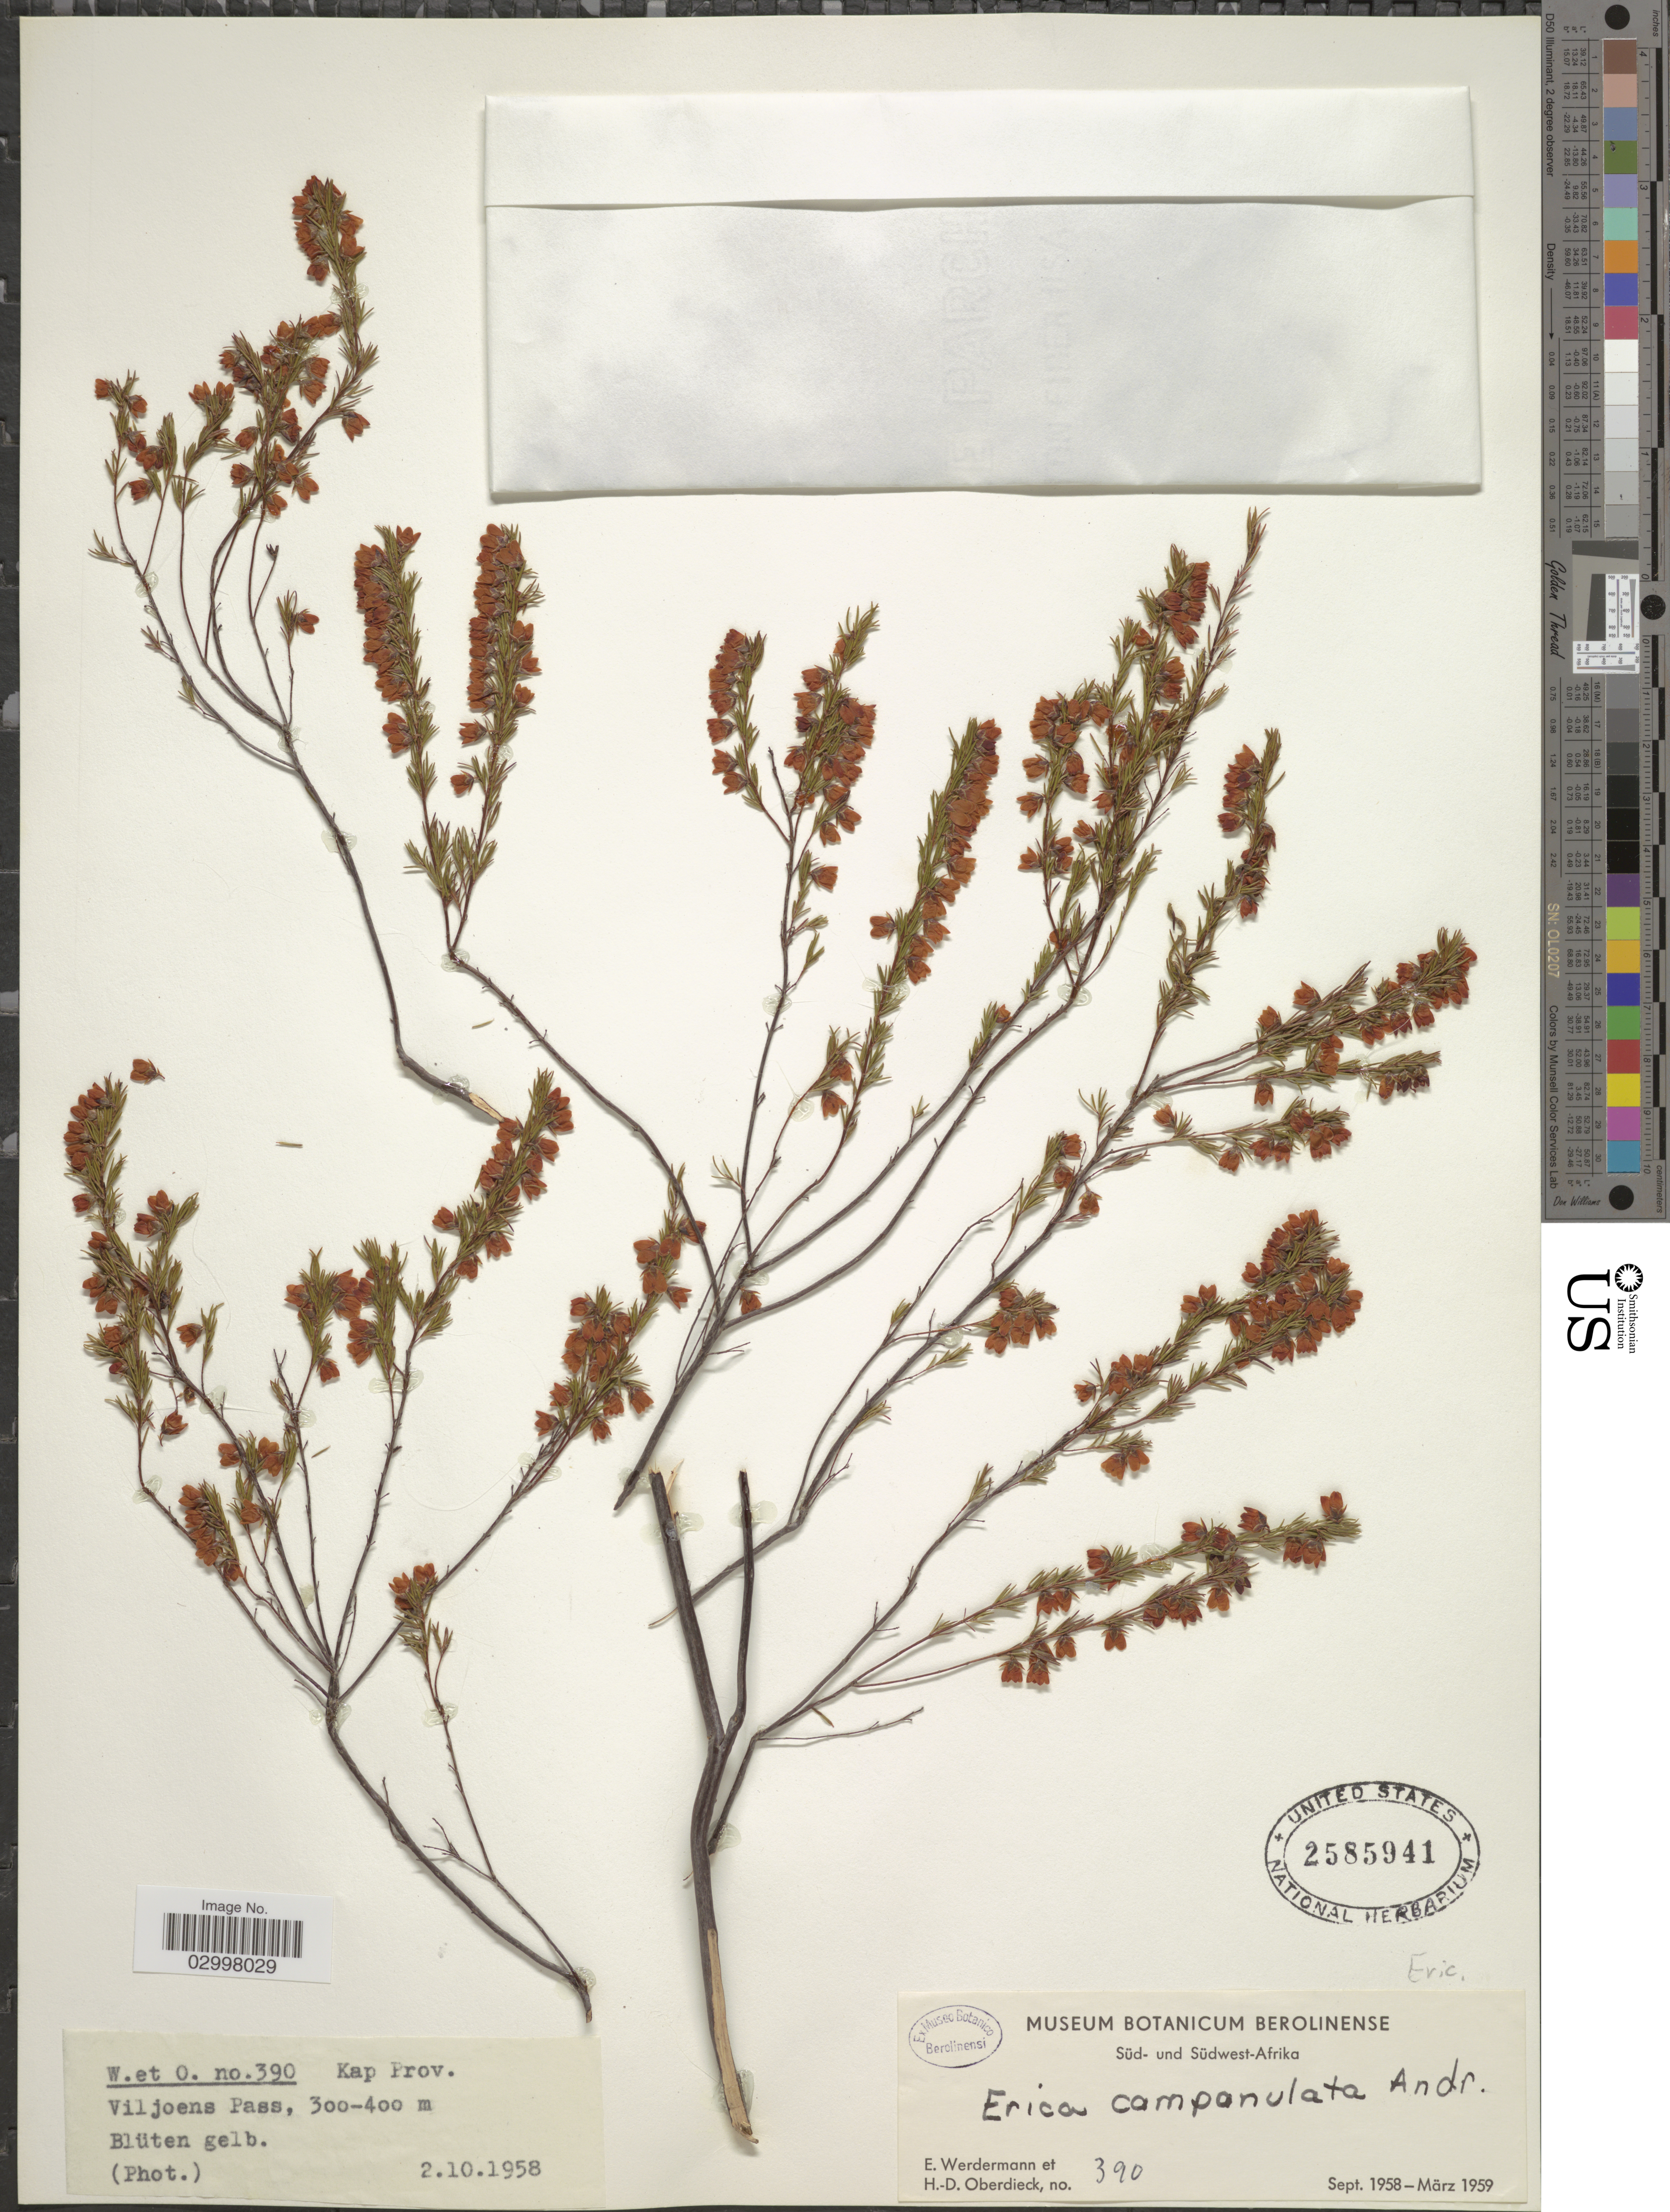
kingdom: Plantae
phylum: Tracheophyta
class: Magnoliopsida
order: Ericales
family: Ericaceae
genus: Erica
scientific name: Erica campanulata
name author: Andrews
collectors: E. Werdermann & H. Oberdieck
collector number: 390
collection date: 1958-10-02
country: South Africa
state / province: Western Cape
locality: Kap Prov. Viljoens Pass.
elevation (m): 300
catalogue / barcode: US 2585941